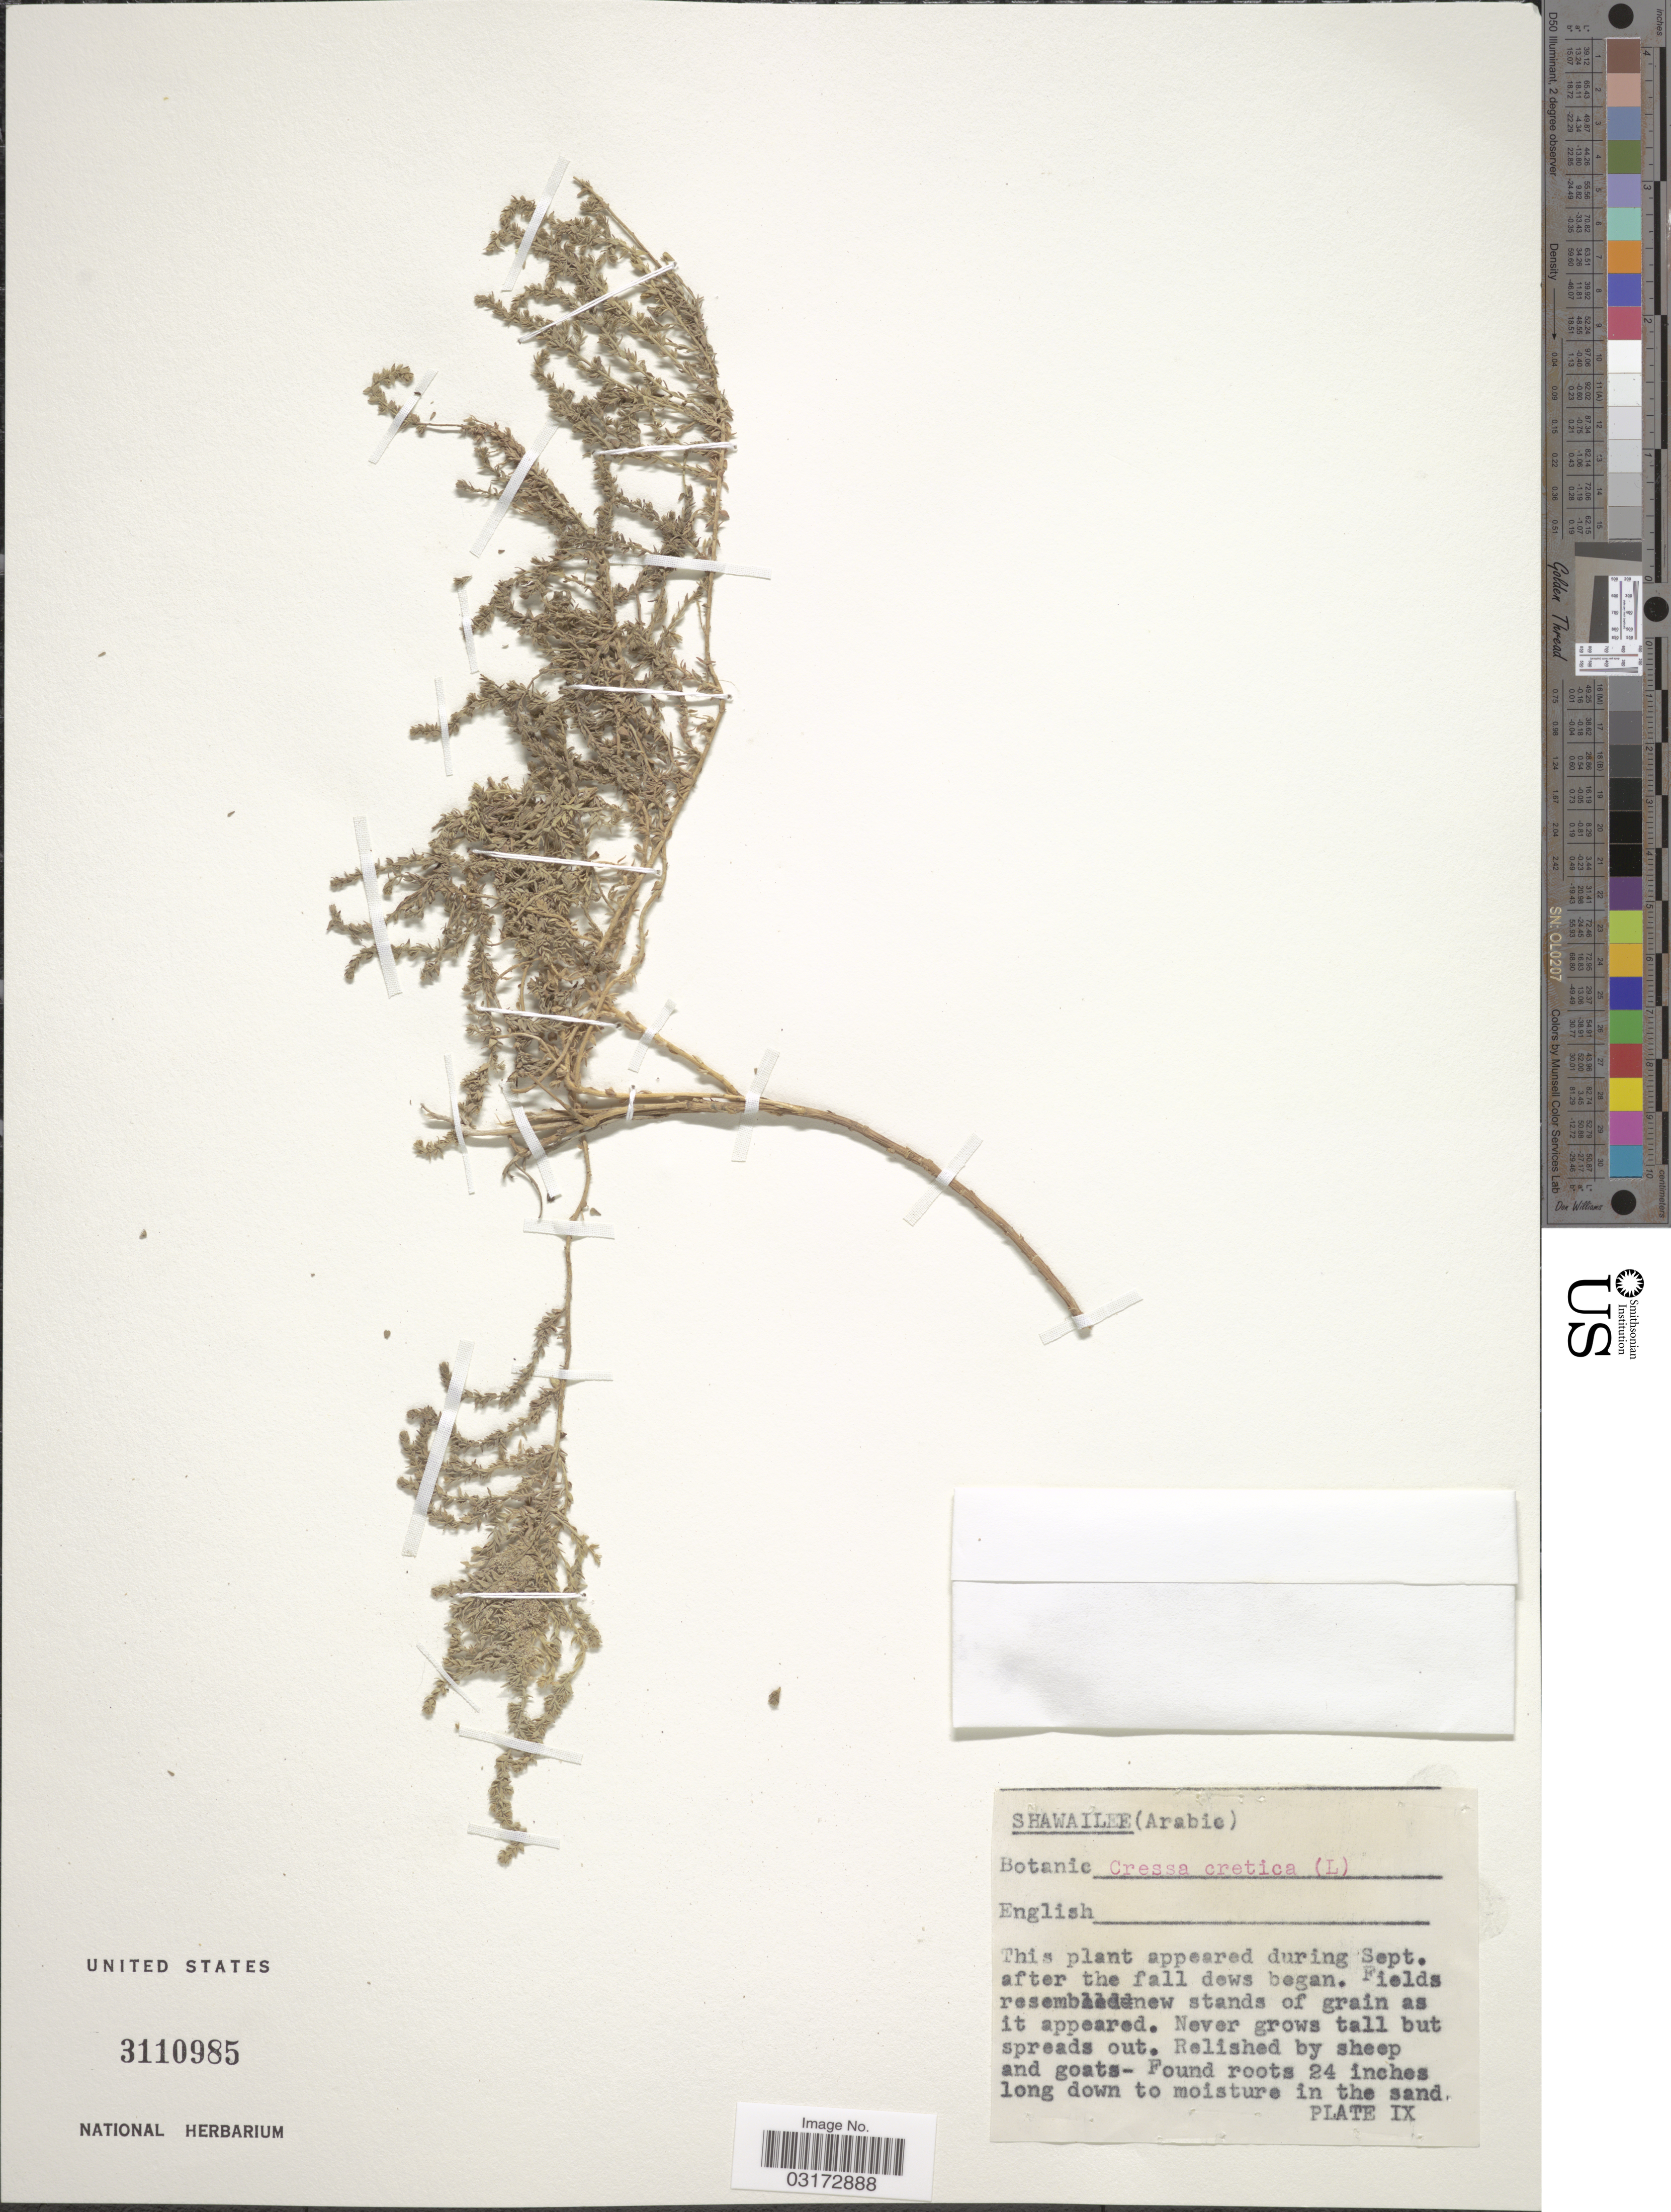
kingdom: Plantae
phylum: Tracheophyta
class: Magnoliopsida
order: Solanales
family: Convolvulaceae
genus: Cressa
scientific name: Cressa cretica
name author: L.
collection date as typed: Sept.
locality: Plate IX. [unsure placement]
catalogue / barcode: US 3110985